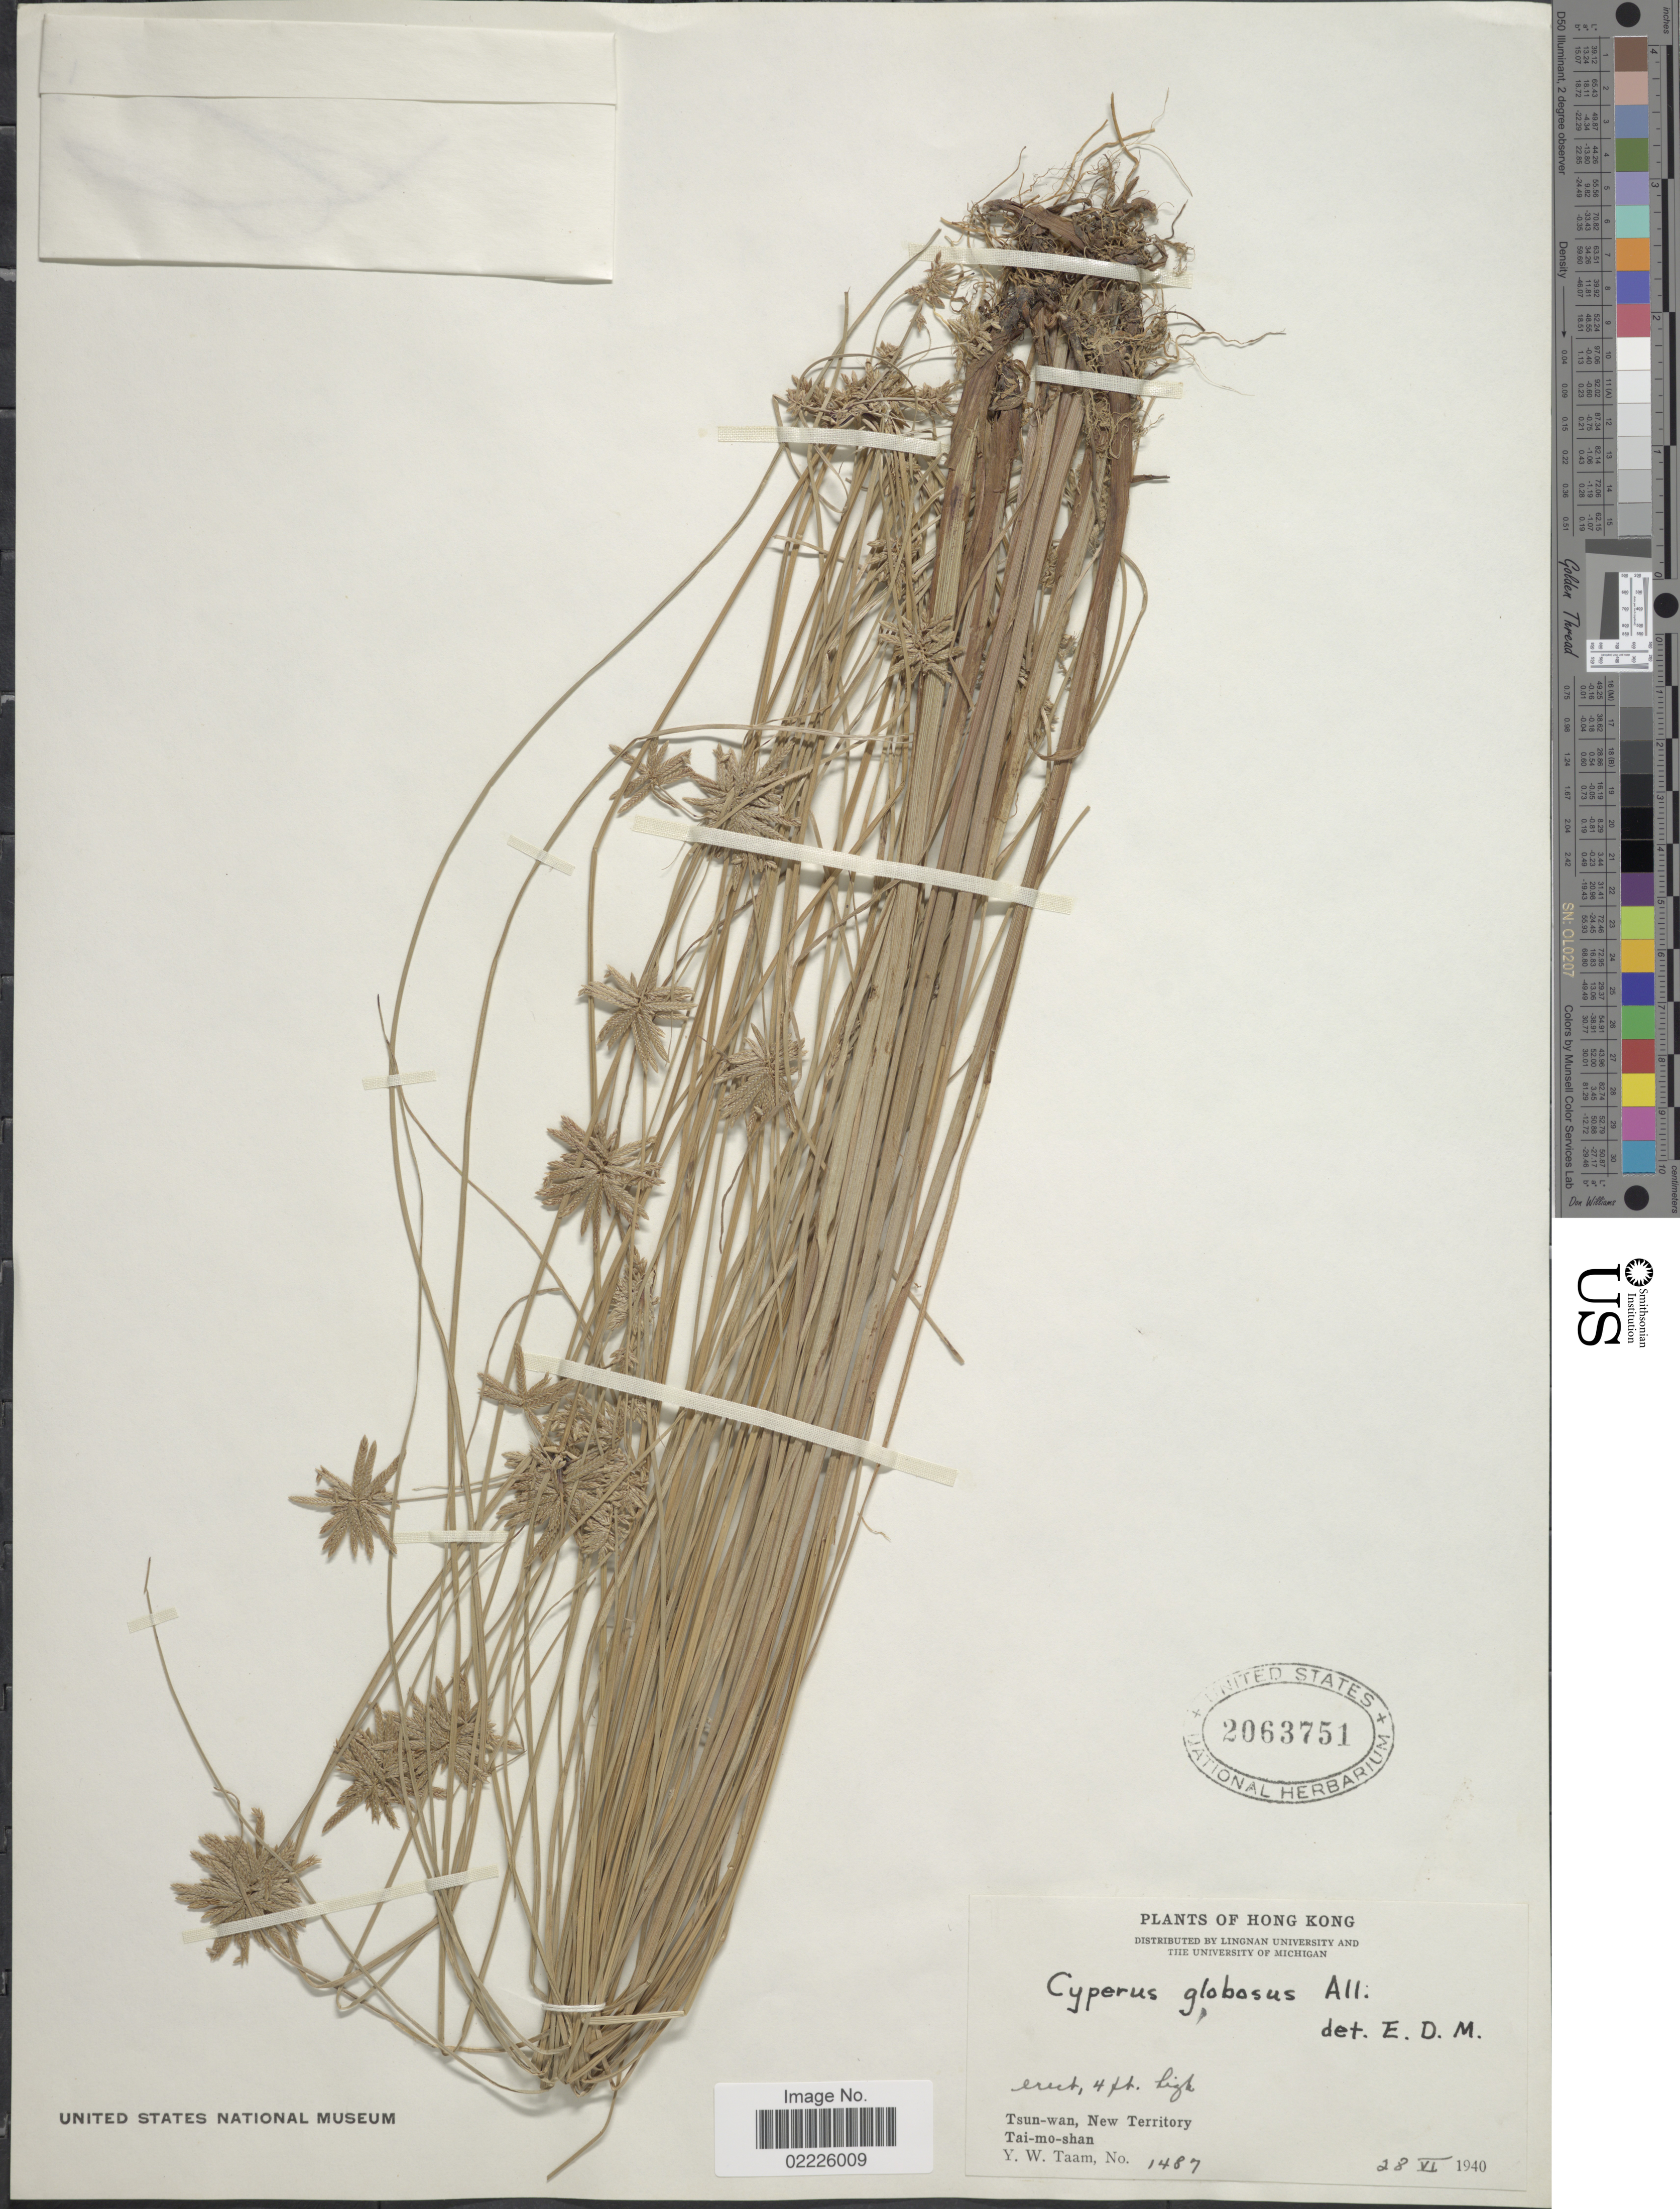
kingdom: Plantae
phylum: Tracheophyta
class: Liliopsida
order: Poales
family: Cyperaceae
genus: Cyperus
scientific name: Cyperus flavidus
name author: Retz.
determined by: Strong, Mark T., (BOT), Smithsonian Institution - National Museum of Natural History (UNITED STATES)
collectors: Y. W. Taam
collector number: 1487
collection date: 1940-06-28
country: China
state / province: Hong Kong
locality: Tsun-wan, New Territory, Tai-mo-shan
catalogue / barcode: US 2063751